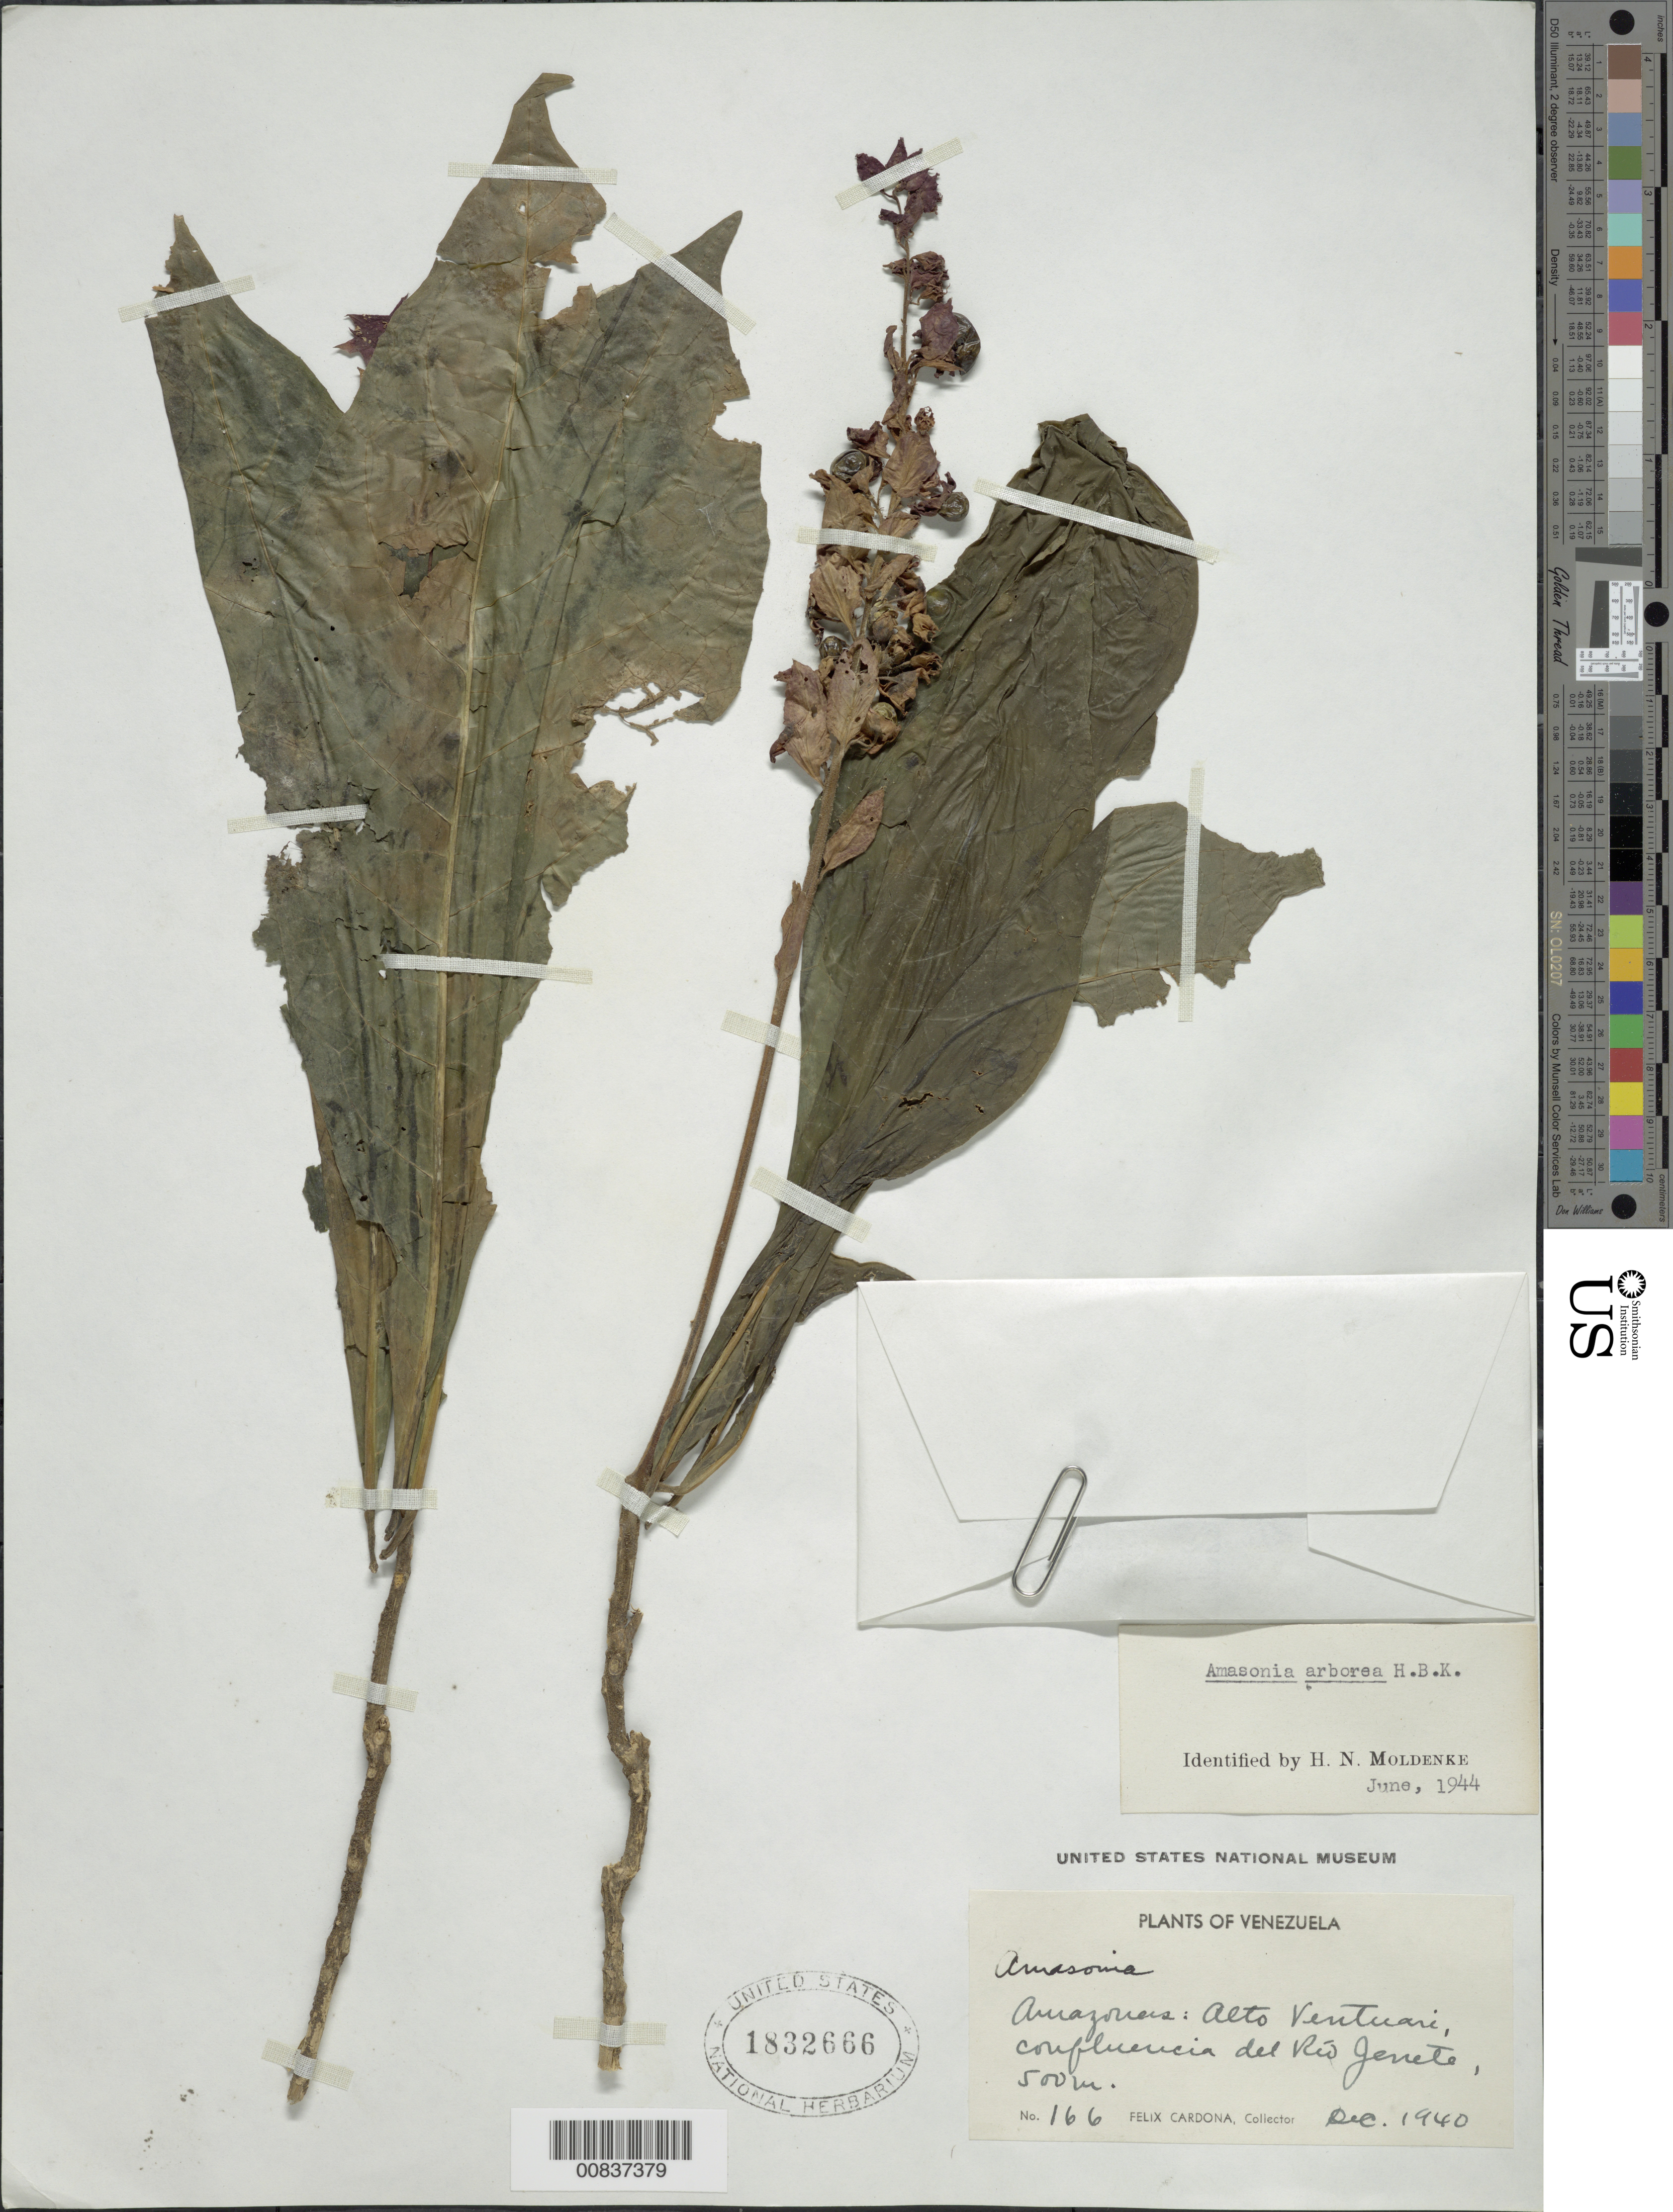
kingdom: Plantae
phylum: Tracheophyta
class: Magnoliopsida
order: Lamiales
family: Lamiaceae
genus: Amasonia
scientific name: Amasonia arborea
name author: (Aubl.) Moldenke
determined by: Moldenke, H. N.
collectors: F. Cardona Puig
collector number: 166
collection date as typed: Dec-40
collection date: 1940-12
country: Venezuela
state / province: Amazonas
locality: Alto Ventuari, confluencia del Río Jenete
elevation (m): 500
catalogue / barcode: US 1832666